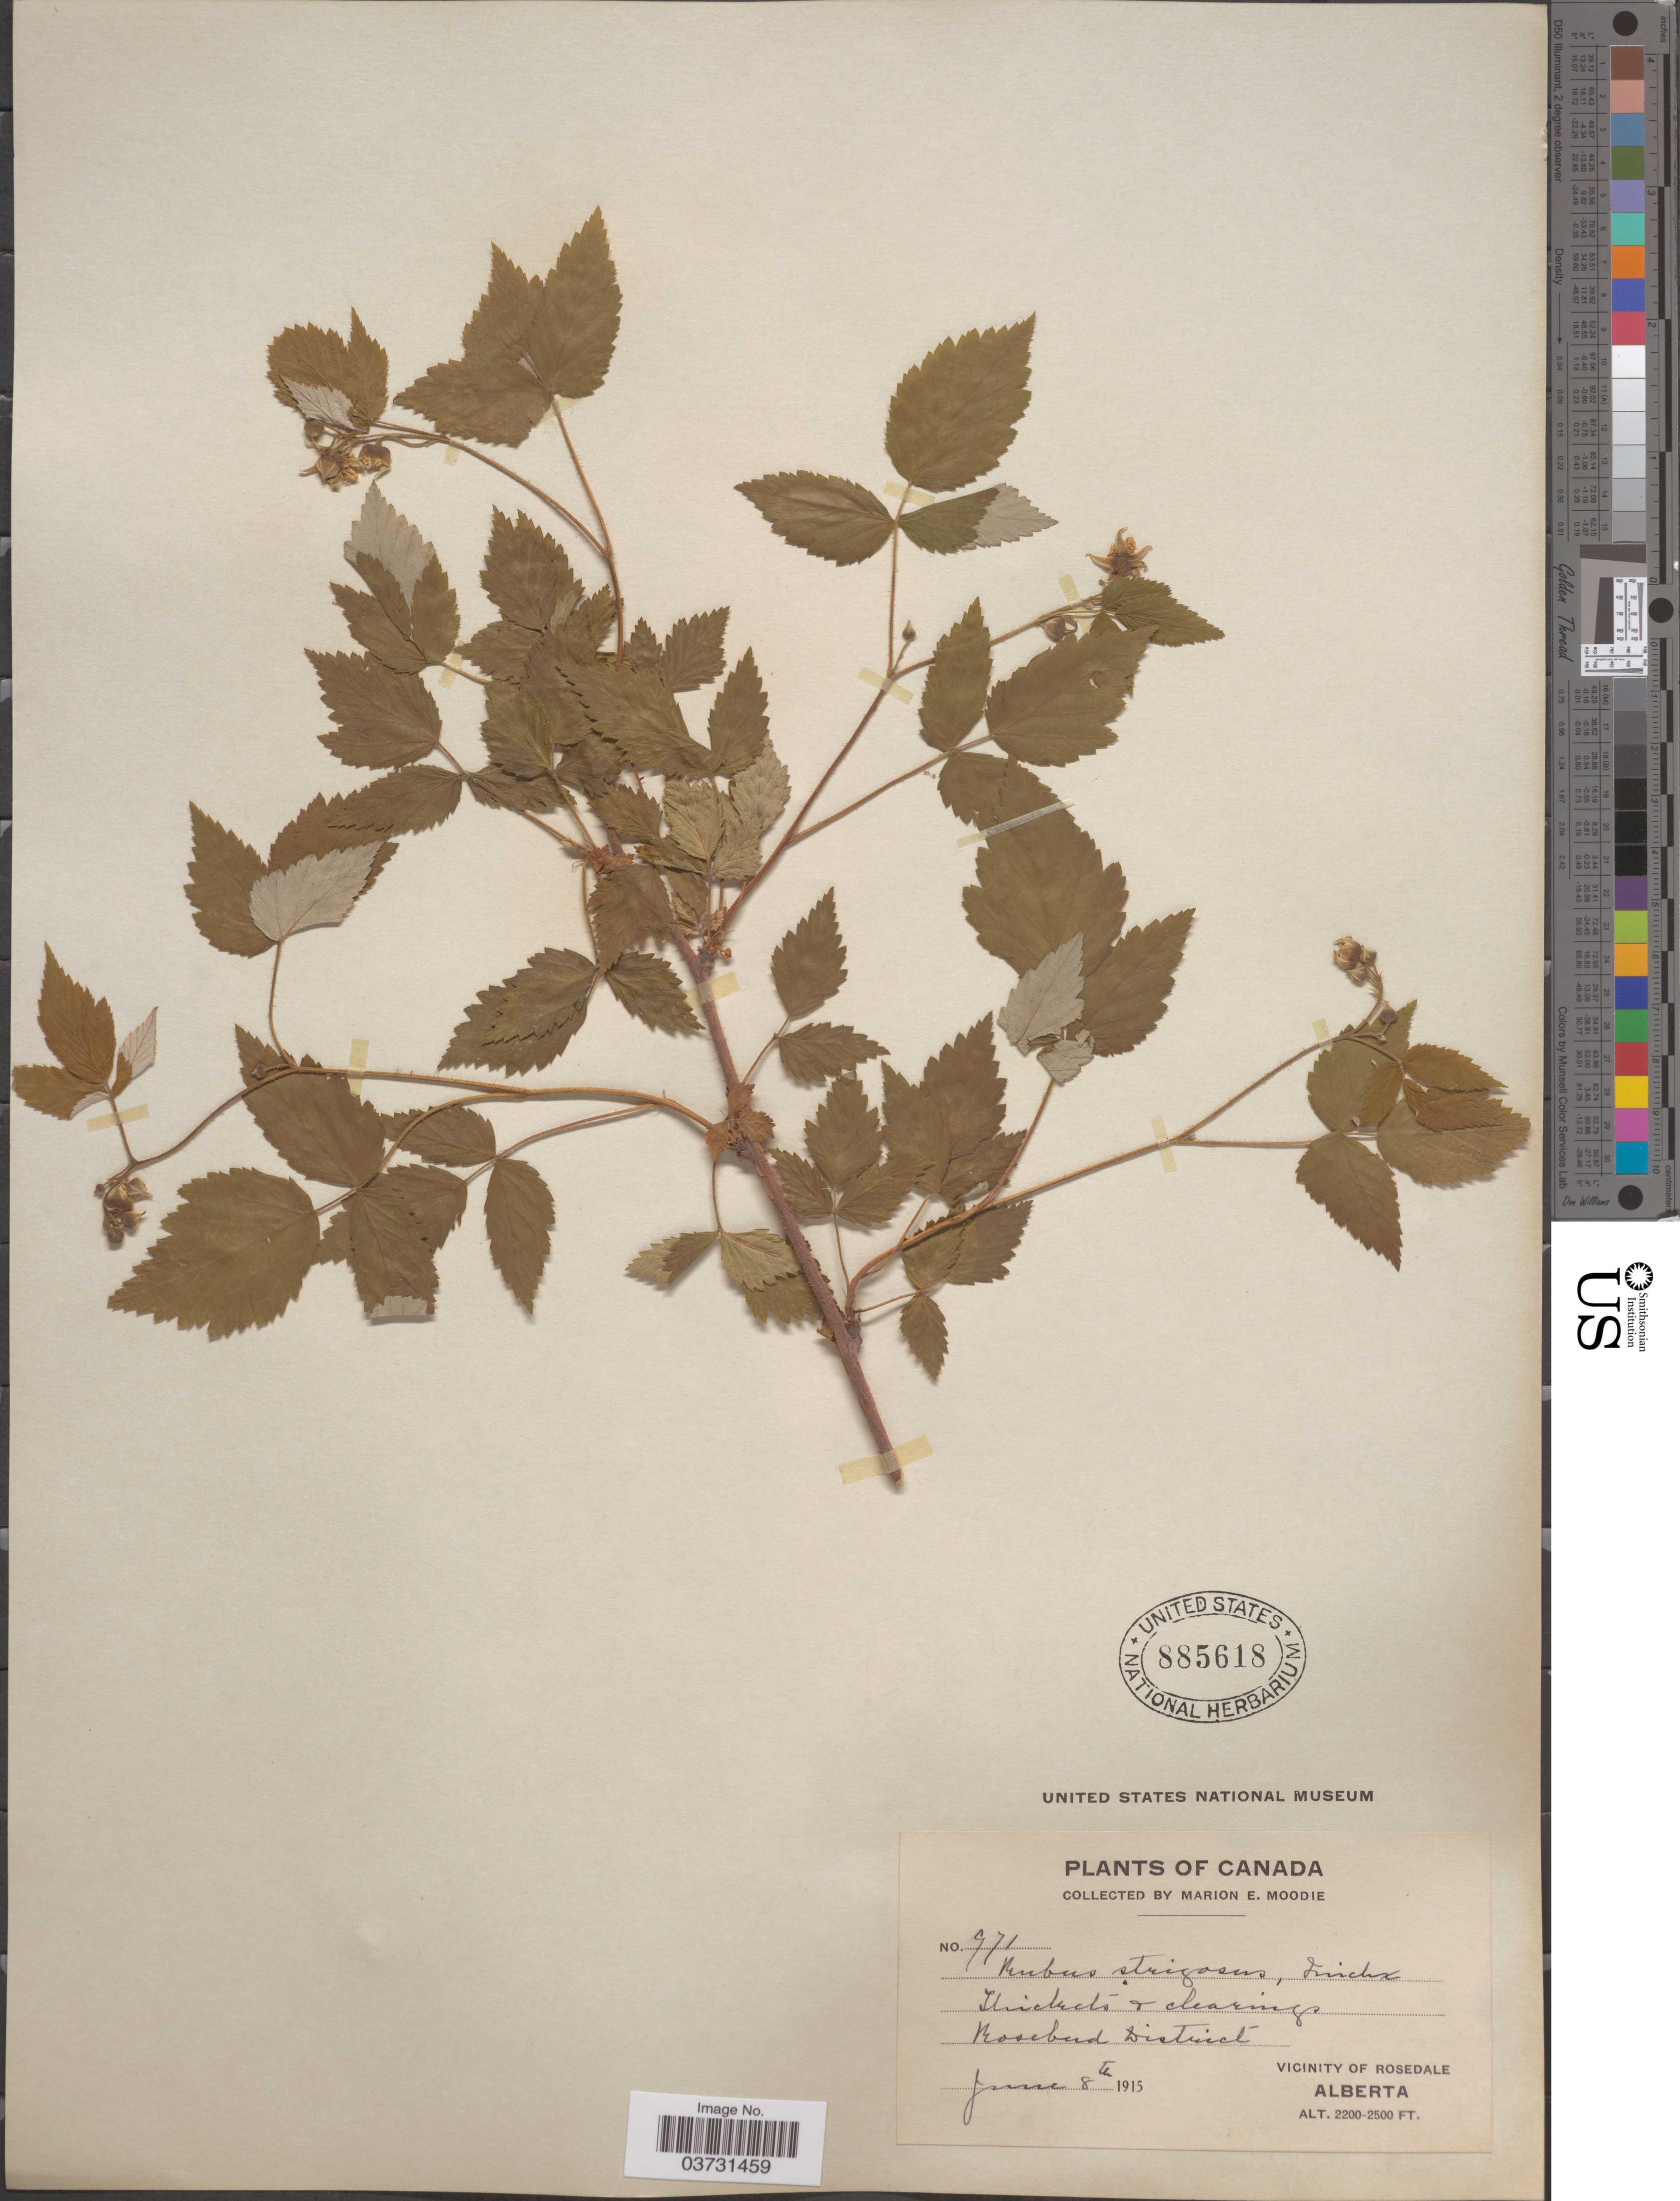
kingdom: Plantae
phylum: Tracheophyta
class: Magnoliopsida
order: Rosales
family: Rosaceae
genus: Rubus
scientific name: Rubus strigosus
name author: Michx.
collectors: M. E. Moodie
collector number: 971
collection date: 1915-06-08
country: Canada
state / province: Alberta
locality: Rosebud District. Vicinity of Rosedale.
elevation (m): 671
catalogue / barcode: US 885618